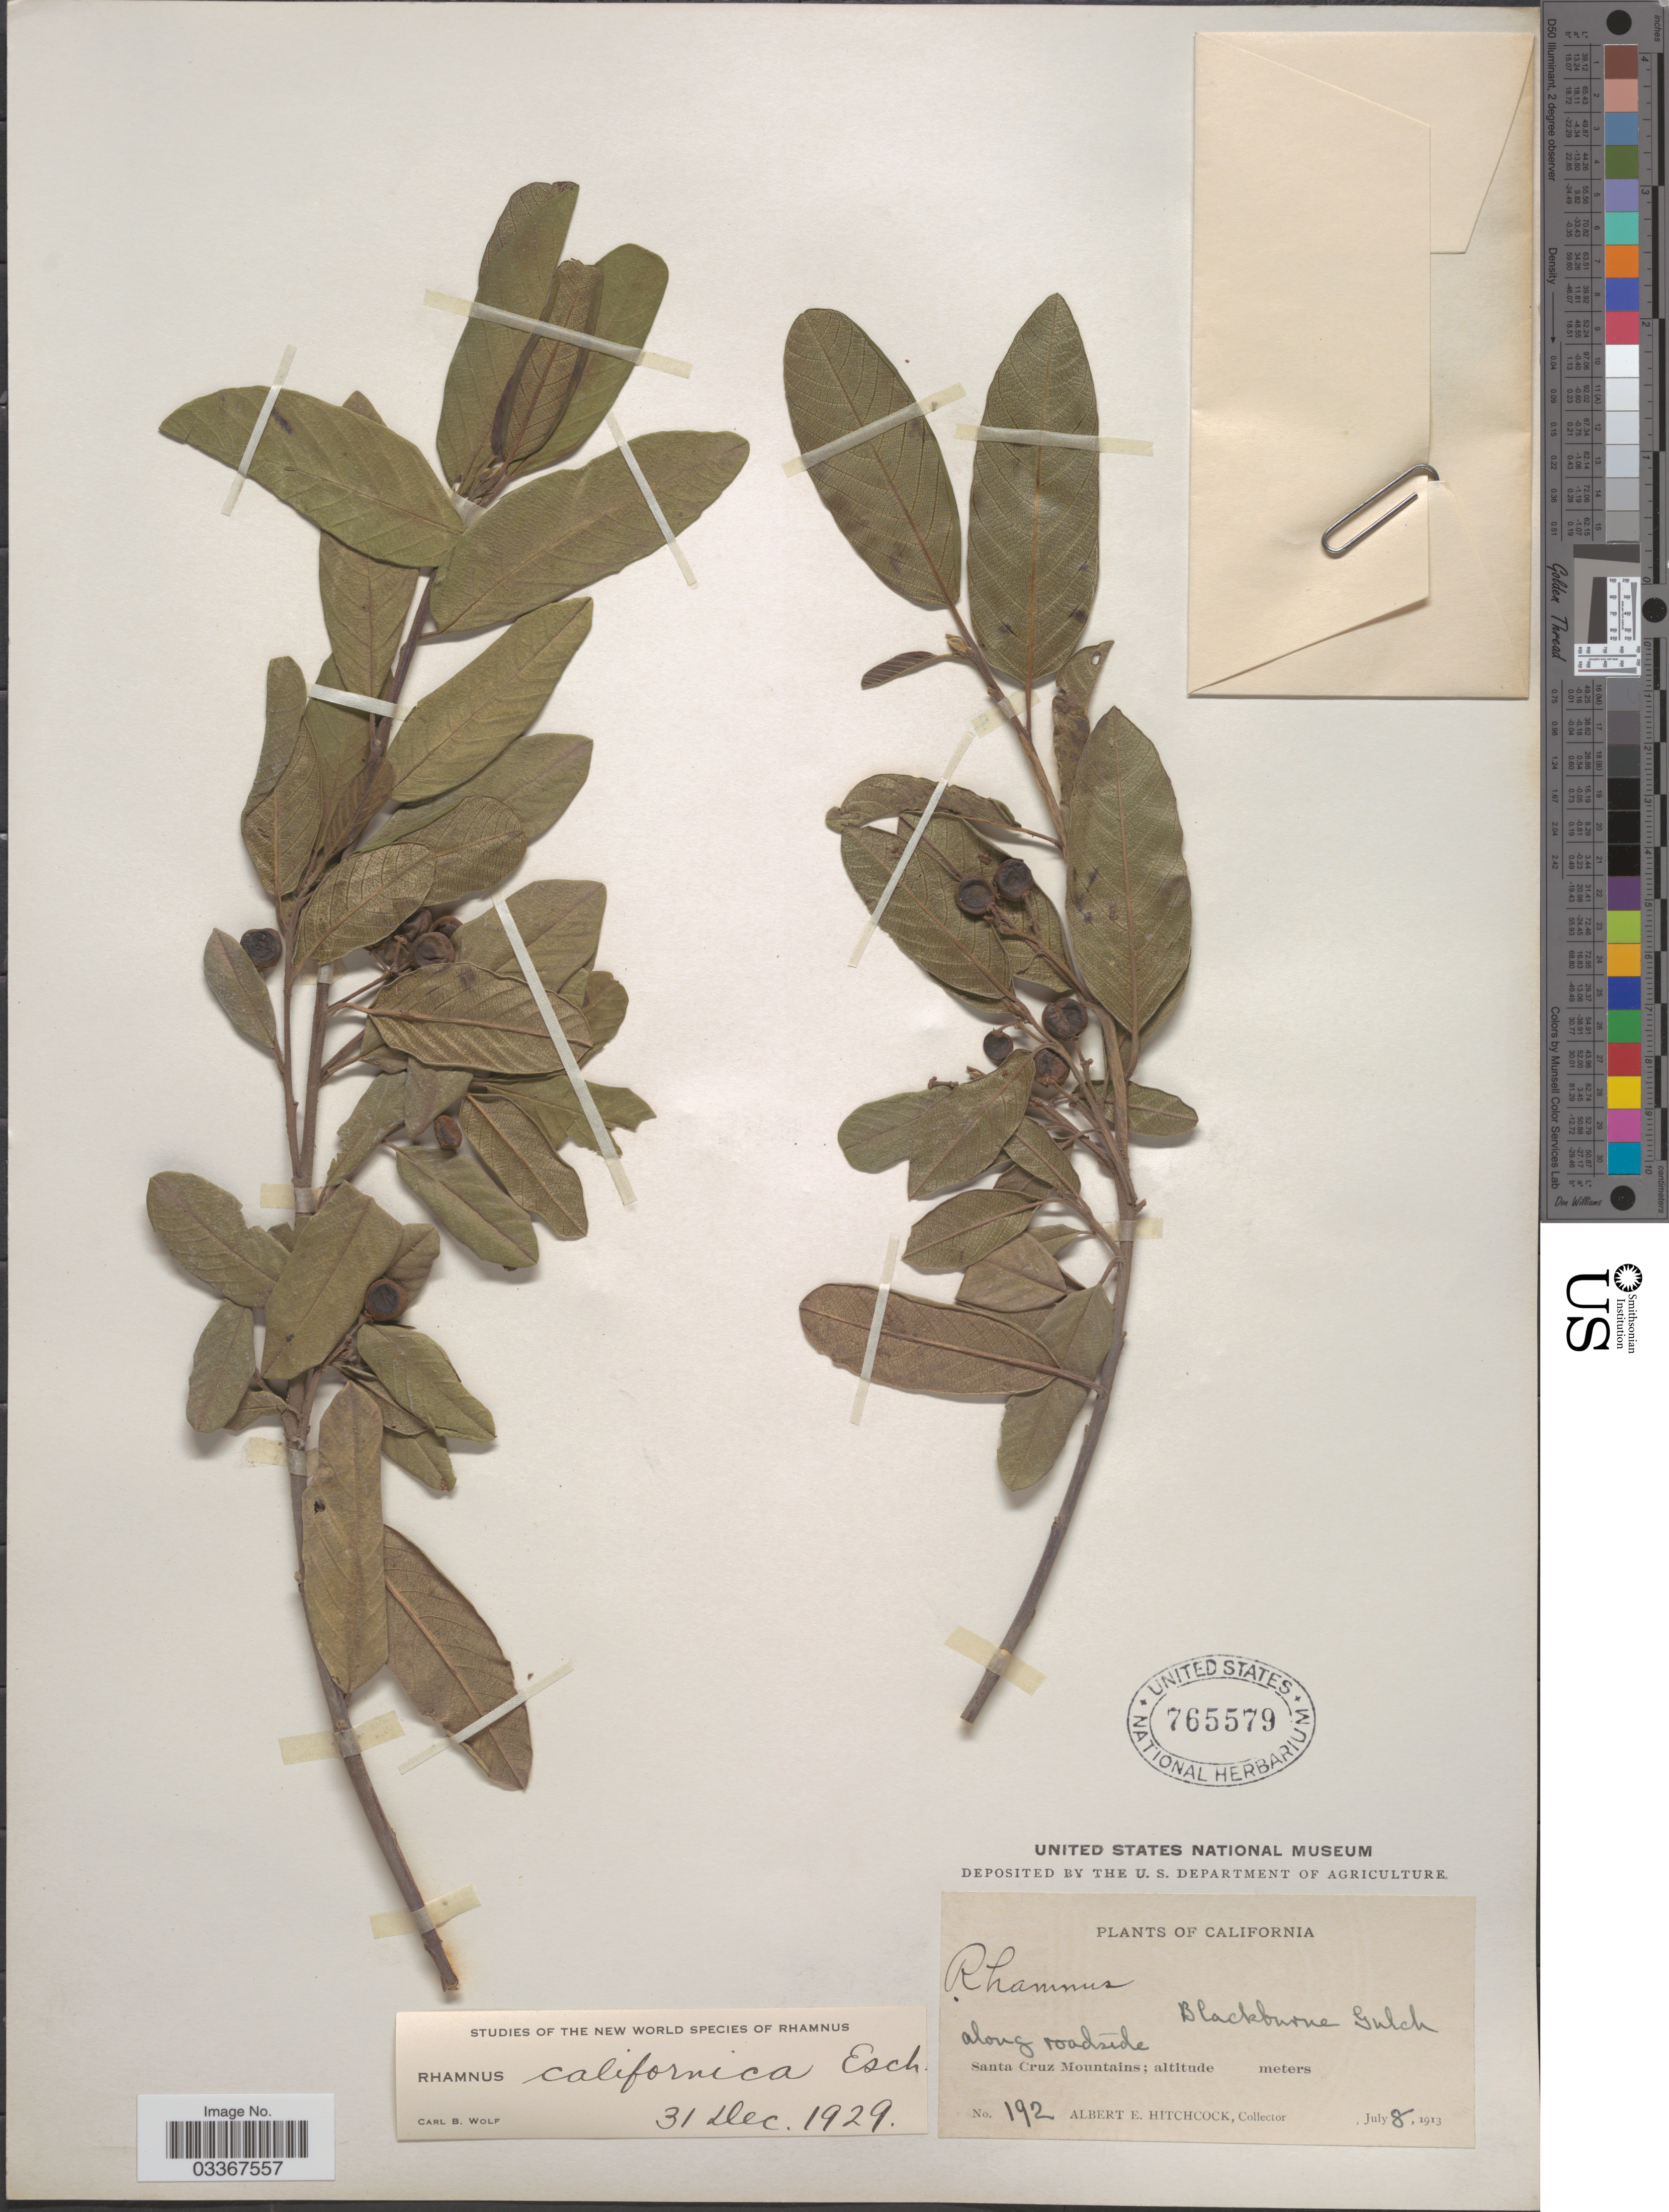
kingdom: Plantae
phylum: Tracheophyta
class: Magnoliopsida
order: Rosales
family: Rhamnaceae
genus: Frangula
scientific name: Frangula californica subsp. californica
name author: (Eschsch.) A. Gray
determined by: Strong, Mark T., (BOT), Smithsonian Institution - National Museum of Natural History (UNITED STATES)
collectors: A. Hitchcock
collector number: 192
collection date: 1913-07-08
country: United States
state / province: California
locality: Blackburne Gulch, Santa Cruz Mountains.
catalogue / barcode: US 765579